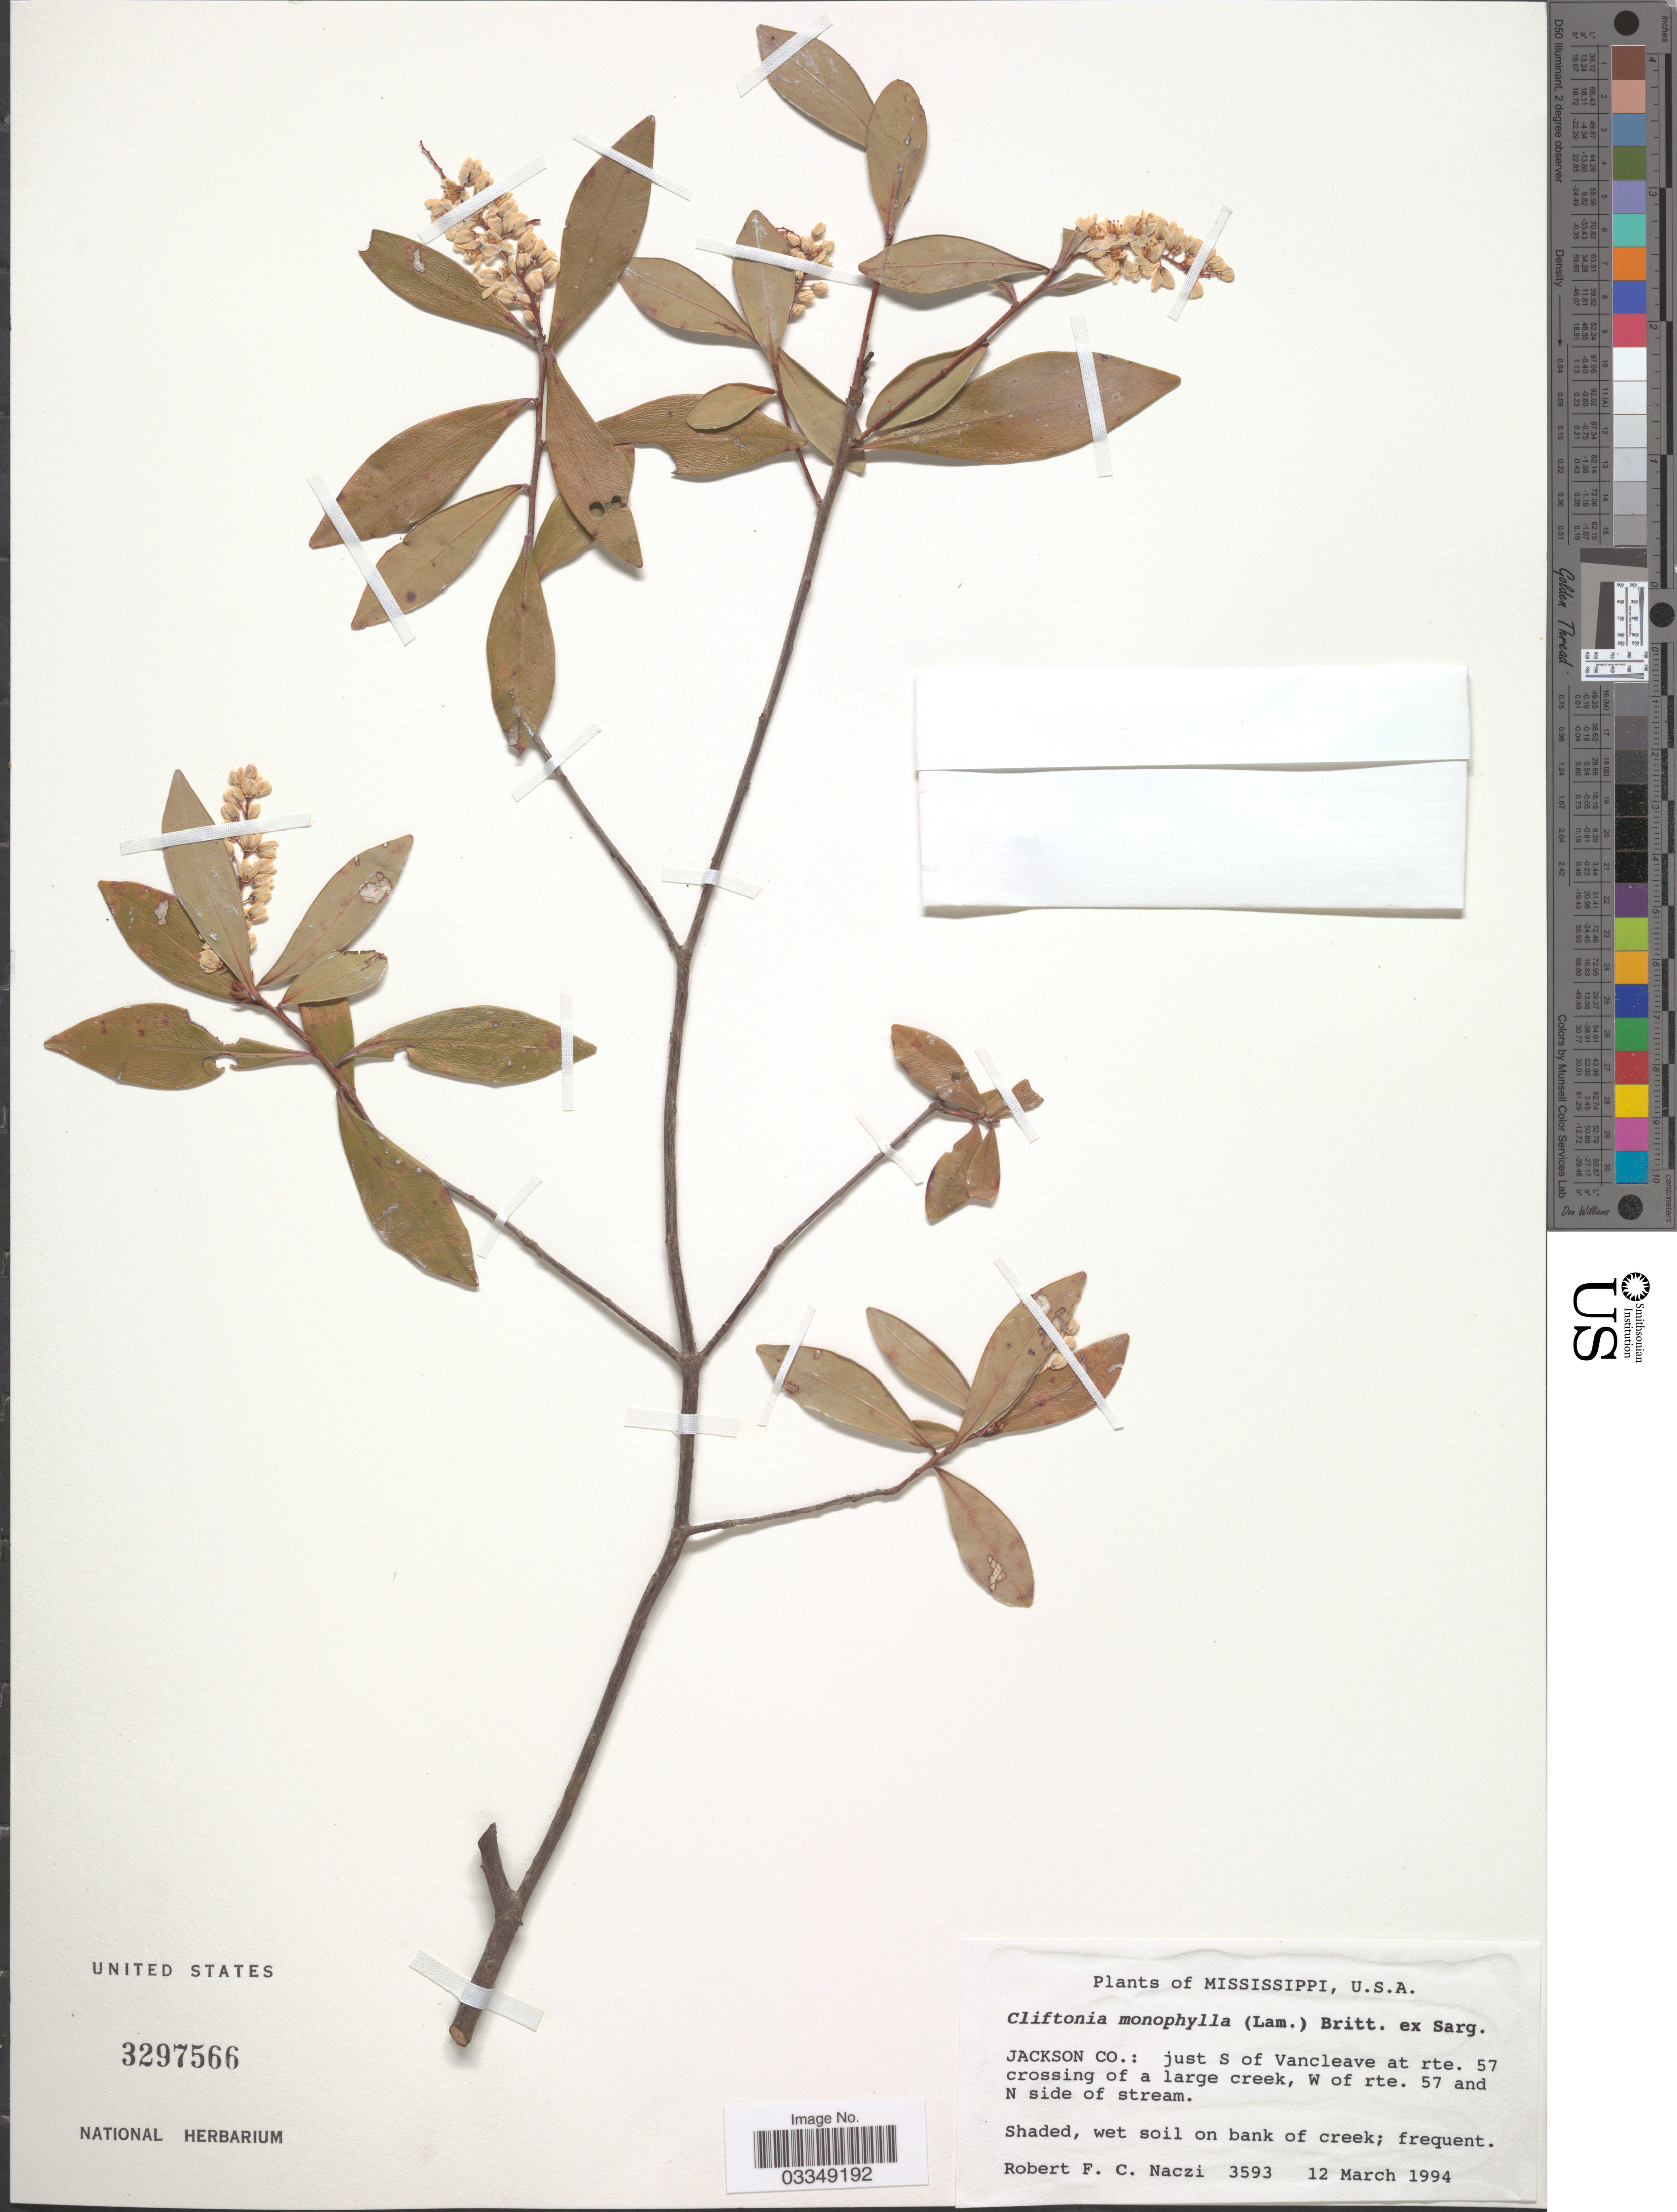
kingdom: Plantae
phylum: Tracheophyta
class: Magnoliopsida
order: Ericales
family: Cyrillaceae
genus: Cliftonia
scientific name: Cliftonia monophylla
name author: (Lam.) Britton ex Sarg.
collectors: R. F. C. Naczi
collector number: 3593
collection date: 1994-03-12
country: United States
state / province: Mississippi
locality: Jackson Co.: just S of Vancleave at rte. 57 crossing of a large creek, W of rte. 57 and N side of stream.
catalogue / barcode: US 3297566